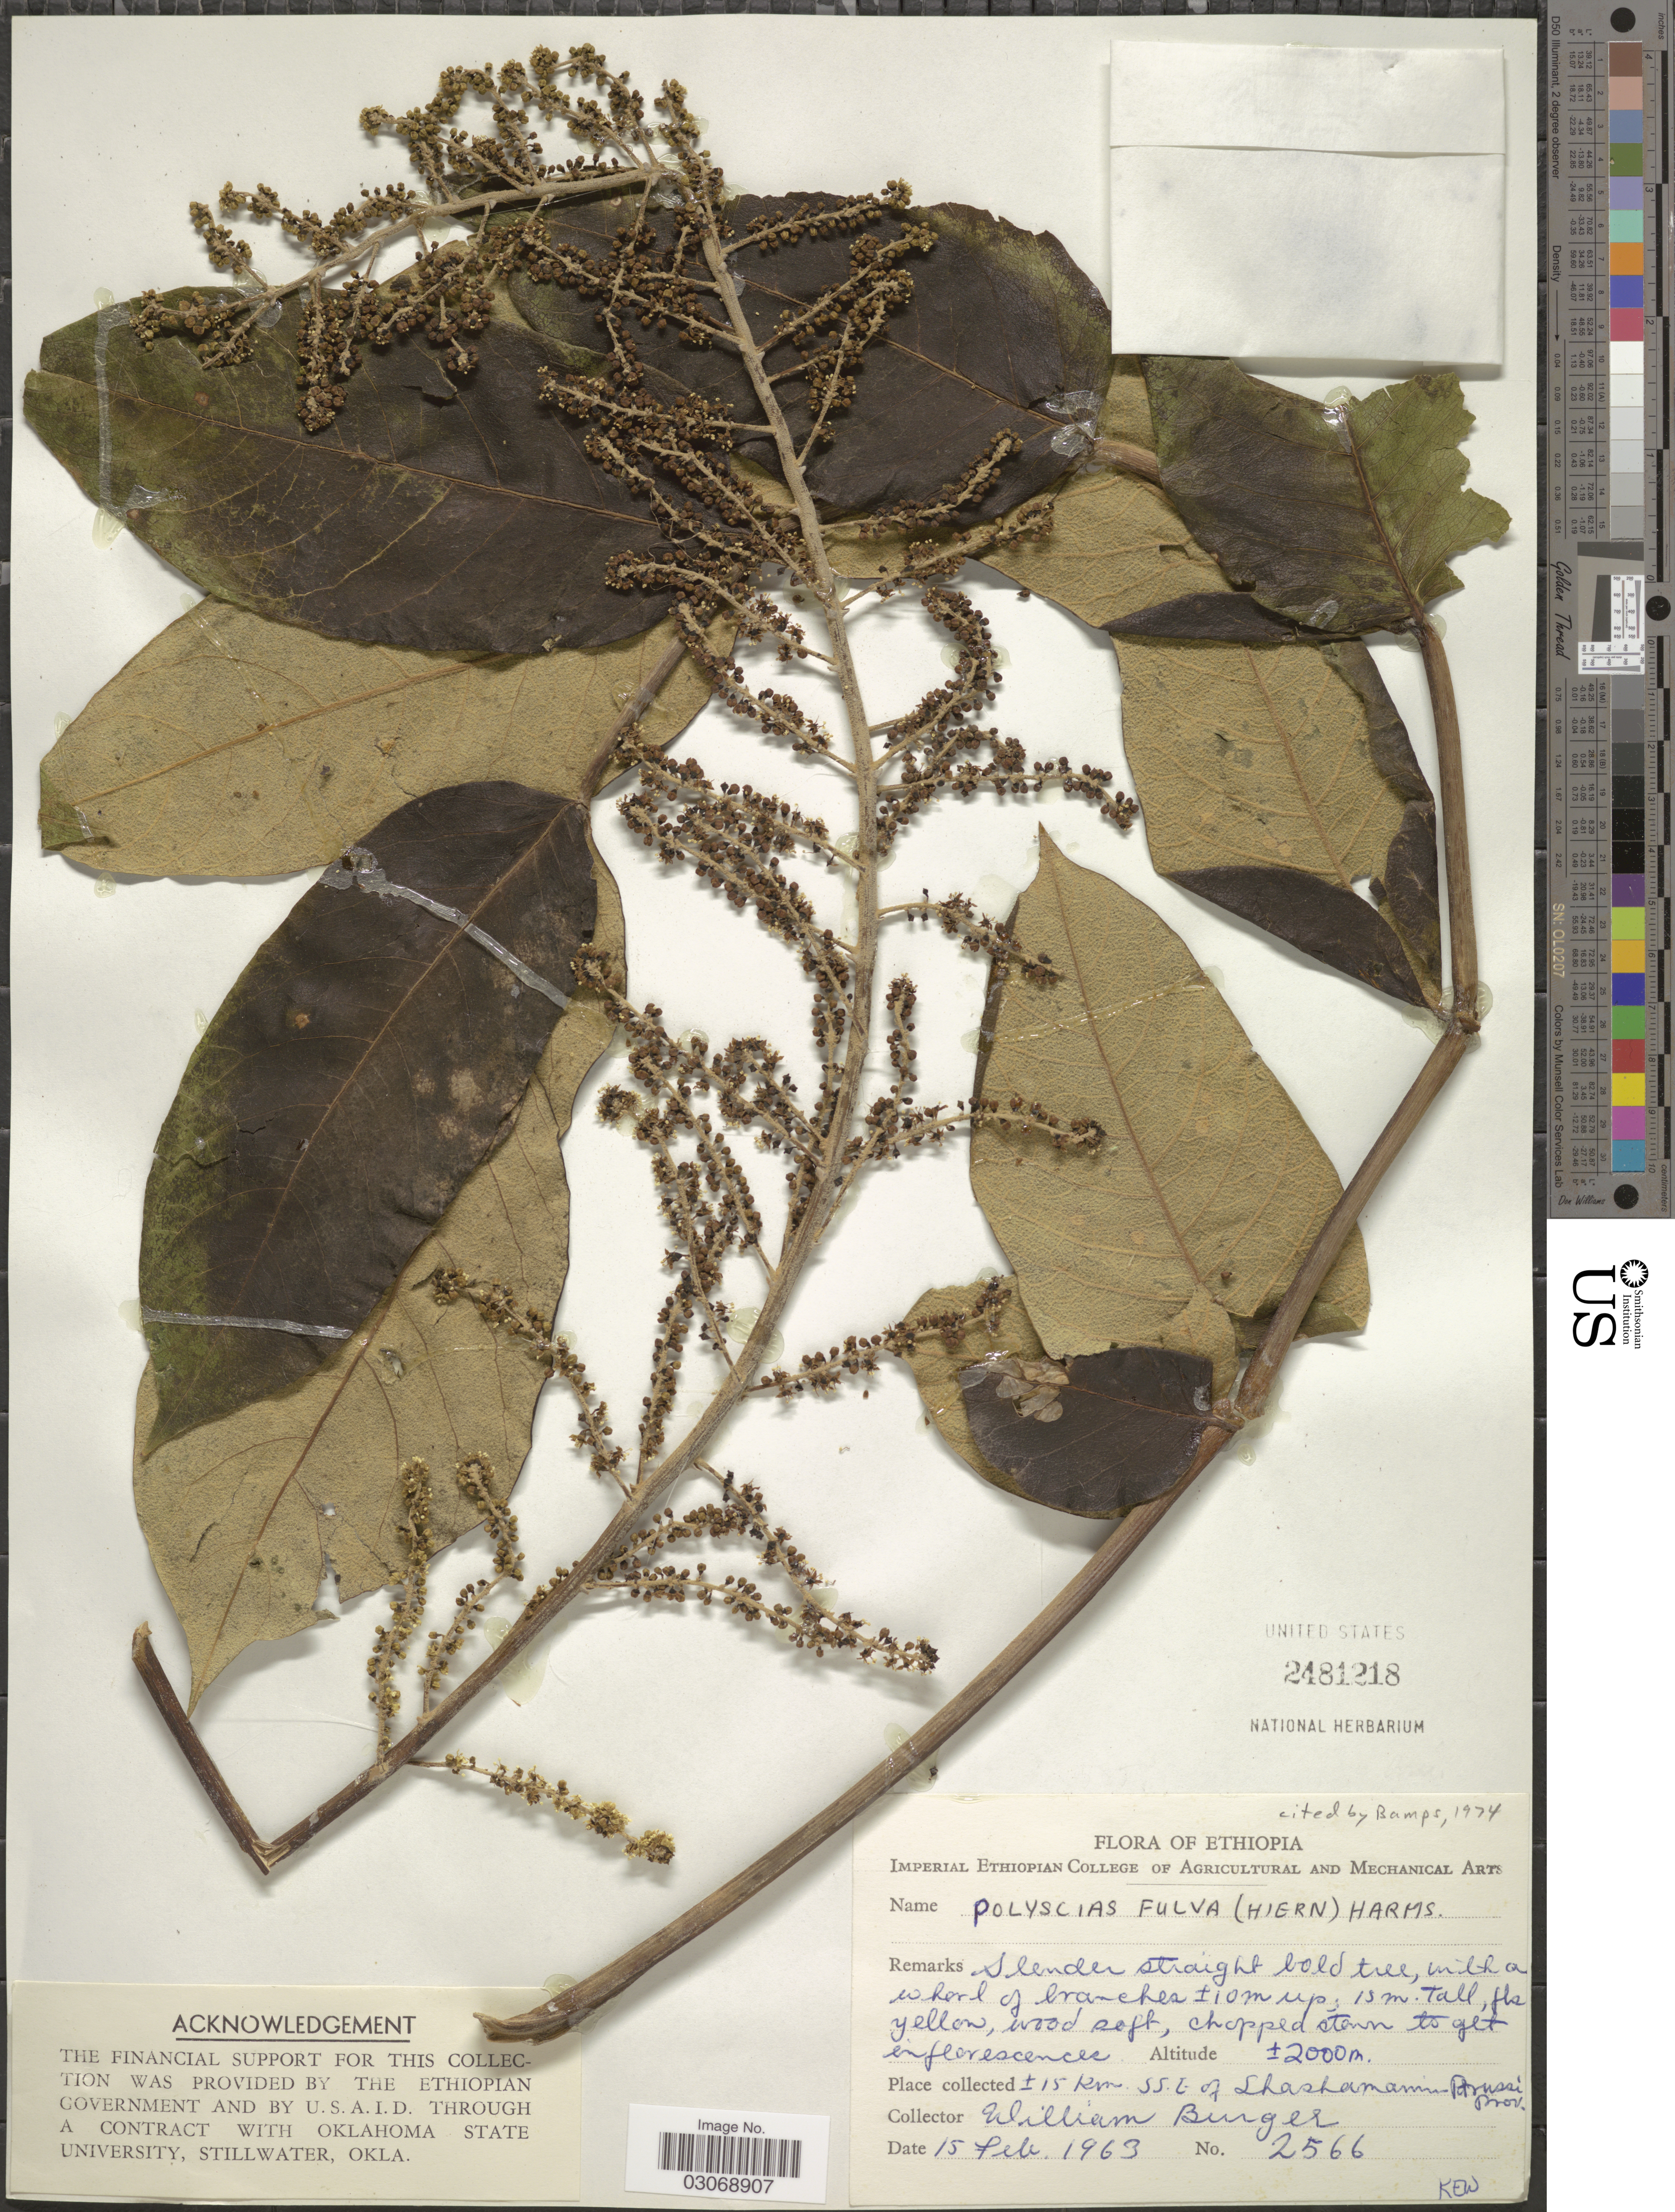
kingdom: Plantae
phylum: Tracheophyta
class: Magnoliopsida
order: Apiales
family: Araliaceae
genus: Polyscias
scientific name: Polyscias fulva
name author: (Hiern) Harms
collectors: W. Burger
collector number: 2566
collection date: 1963-02-15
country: Ethiopia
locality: ± 15 Km S. S. E. of Shashamane Arussi Prov.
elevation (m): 2000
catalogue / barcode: US 2481218